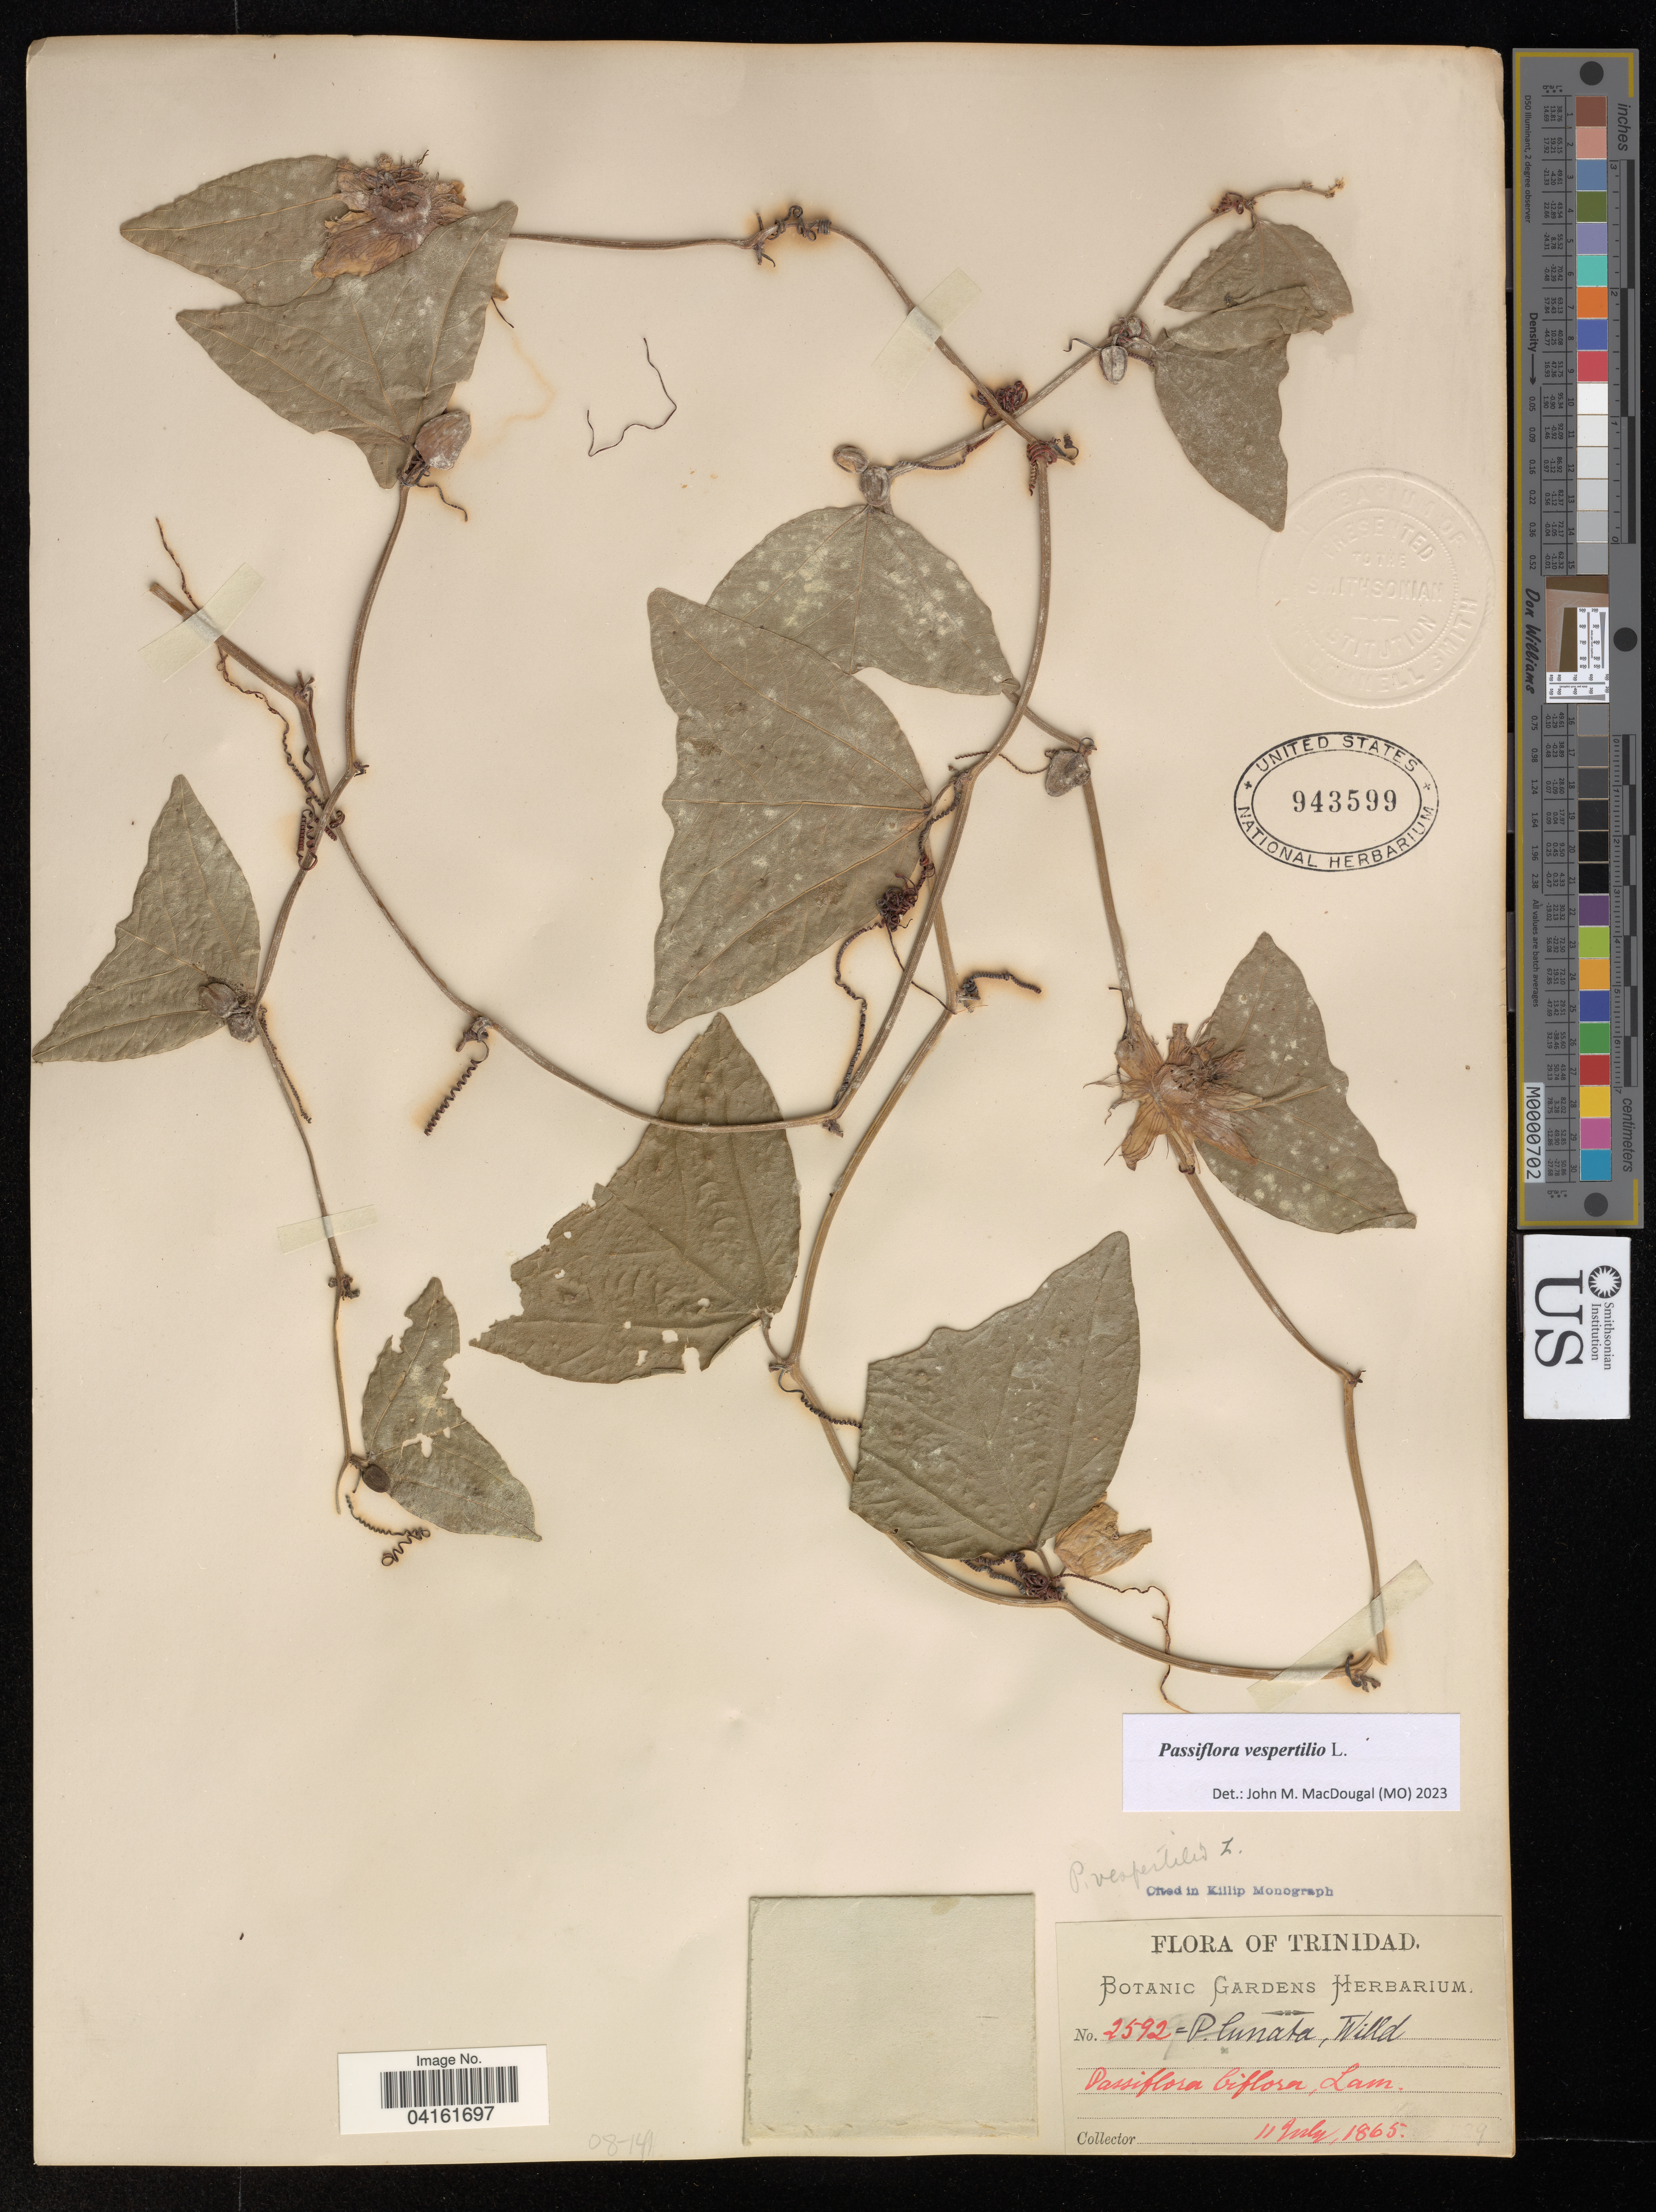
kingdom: Plantae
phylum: Tracheophyta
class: Magnoliopsida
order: Malpighiales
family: Passifloraceae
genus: Passiflora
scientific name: Passiflora vespertilio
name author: L.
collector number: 2592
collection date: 1865-07-11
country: Trinidad and Tobago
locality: Trinidad.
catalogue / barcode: US 943599